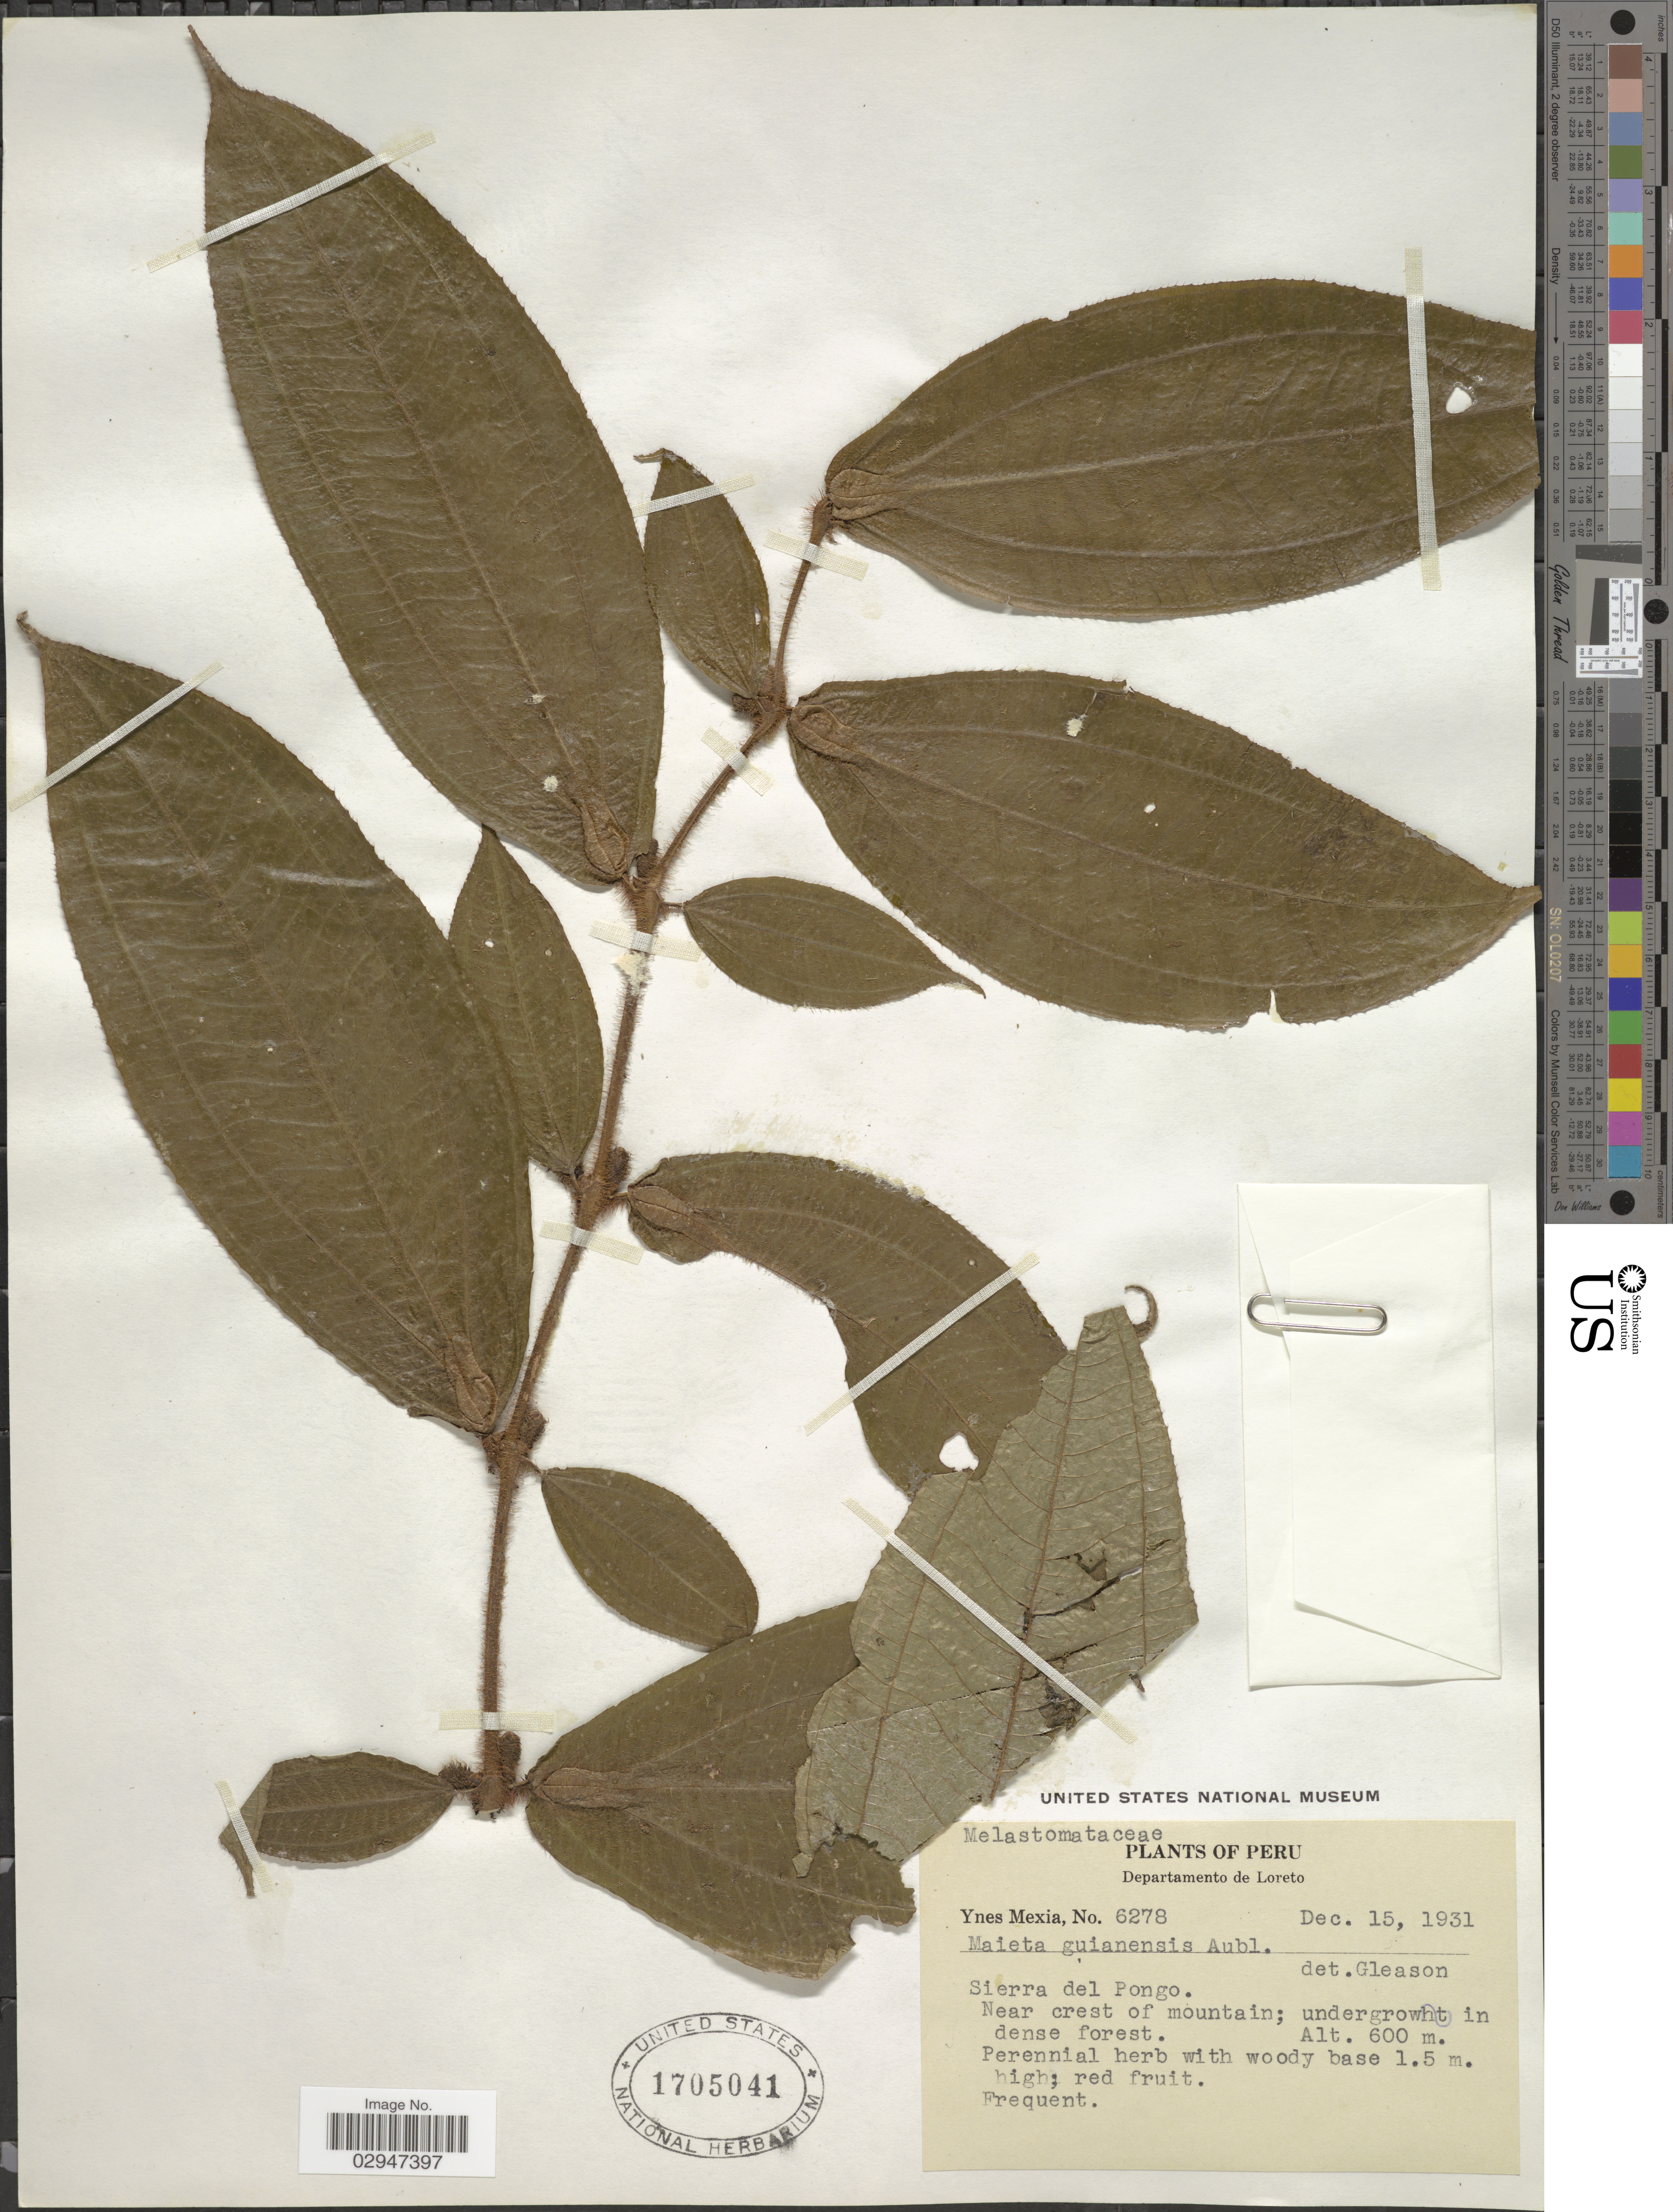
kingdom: Plantae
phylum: Tracheophyta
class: Magnoliopsida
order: Myrtales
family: Melastomataceae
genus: Maieta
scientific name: Maieta guianensis var. guianensis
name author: Aubl.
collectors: Y. Mexia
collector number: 6278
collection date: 1931-12-15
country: Peru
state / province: Loreto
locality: Departamento de Loreto. Sierra del Pongo.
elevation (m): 600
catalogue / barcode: US 1705041